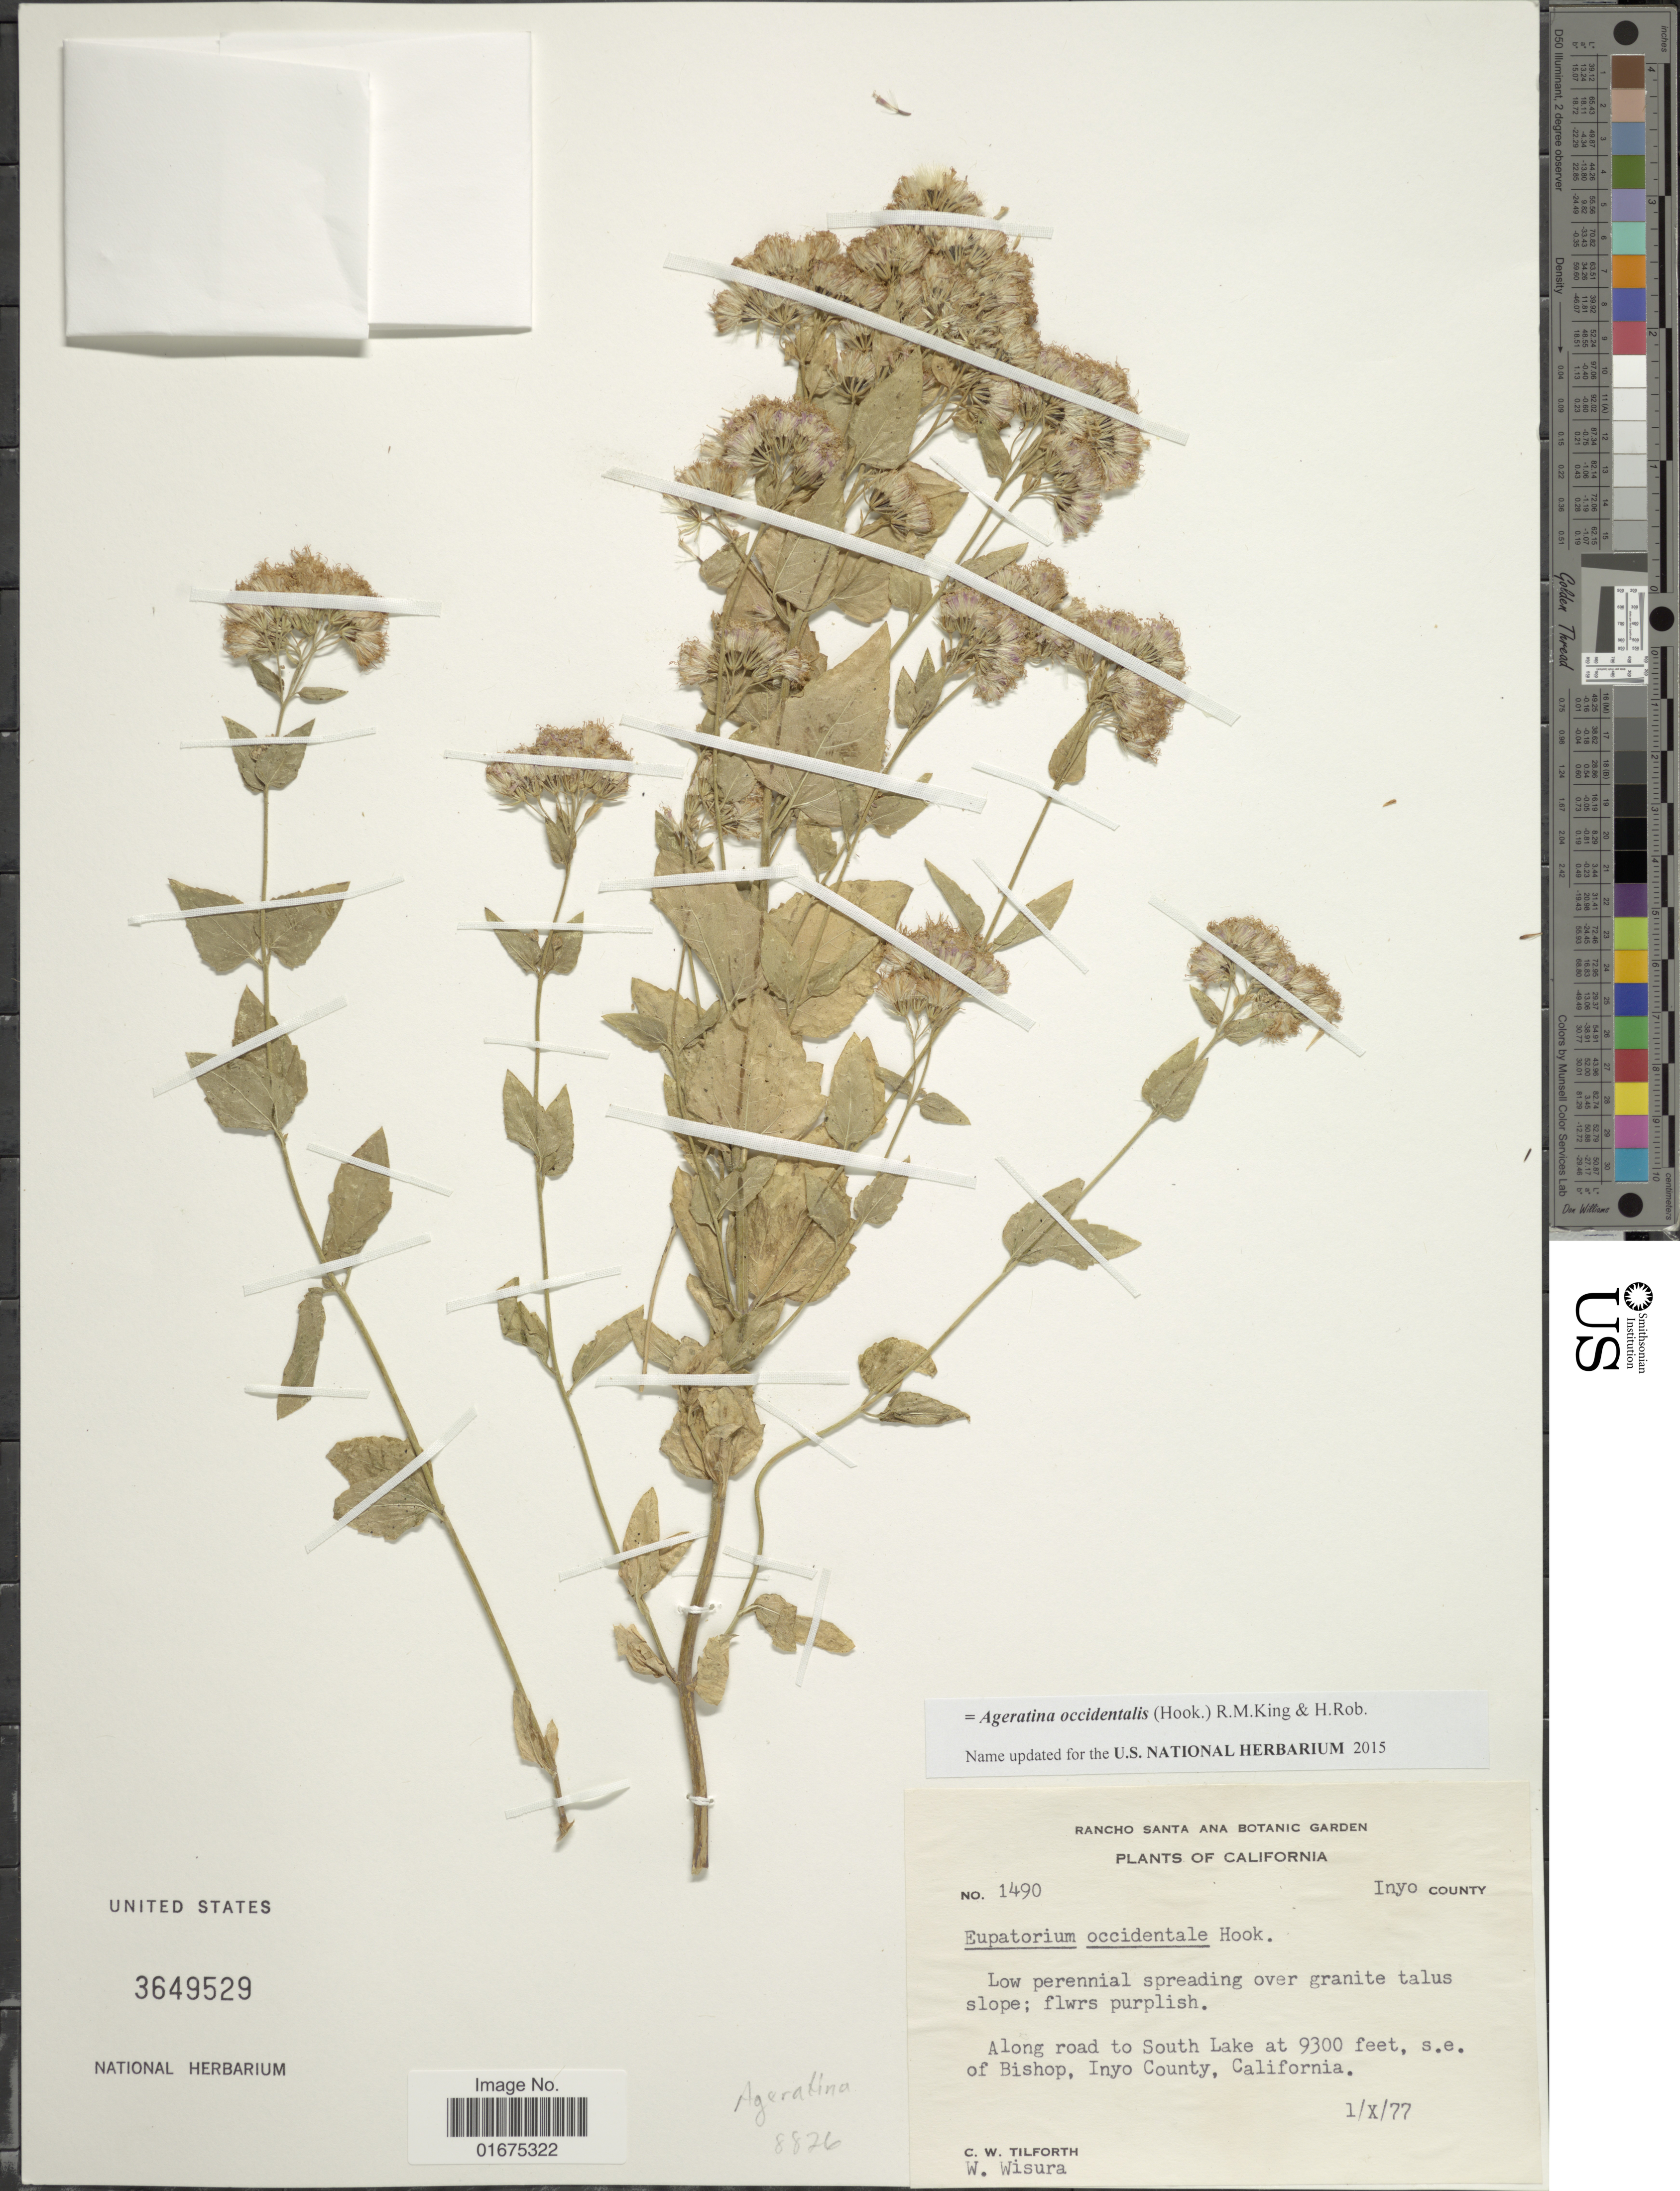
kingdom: Plantae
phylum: Tracheophyta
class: Magnoliopsida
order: Asterales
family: Asteraceae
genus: Ageratina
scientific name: Ageratina occidentalis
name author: (Hook.) R.M. King & H. Rob.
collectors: C. Tilforth & W. Wisura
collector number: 1490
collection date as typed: Transcribed d/m/y: 1/10/77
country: United States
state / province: California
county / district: Inyo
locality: Inyo County, Along road to South Lake, s.e. of Bishop, Inyo County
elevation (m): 2835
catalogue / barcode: US 3649529